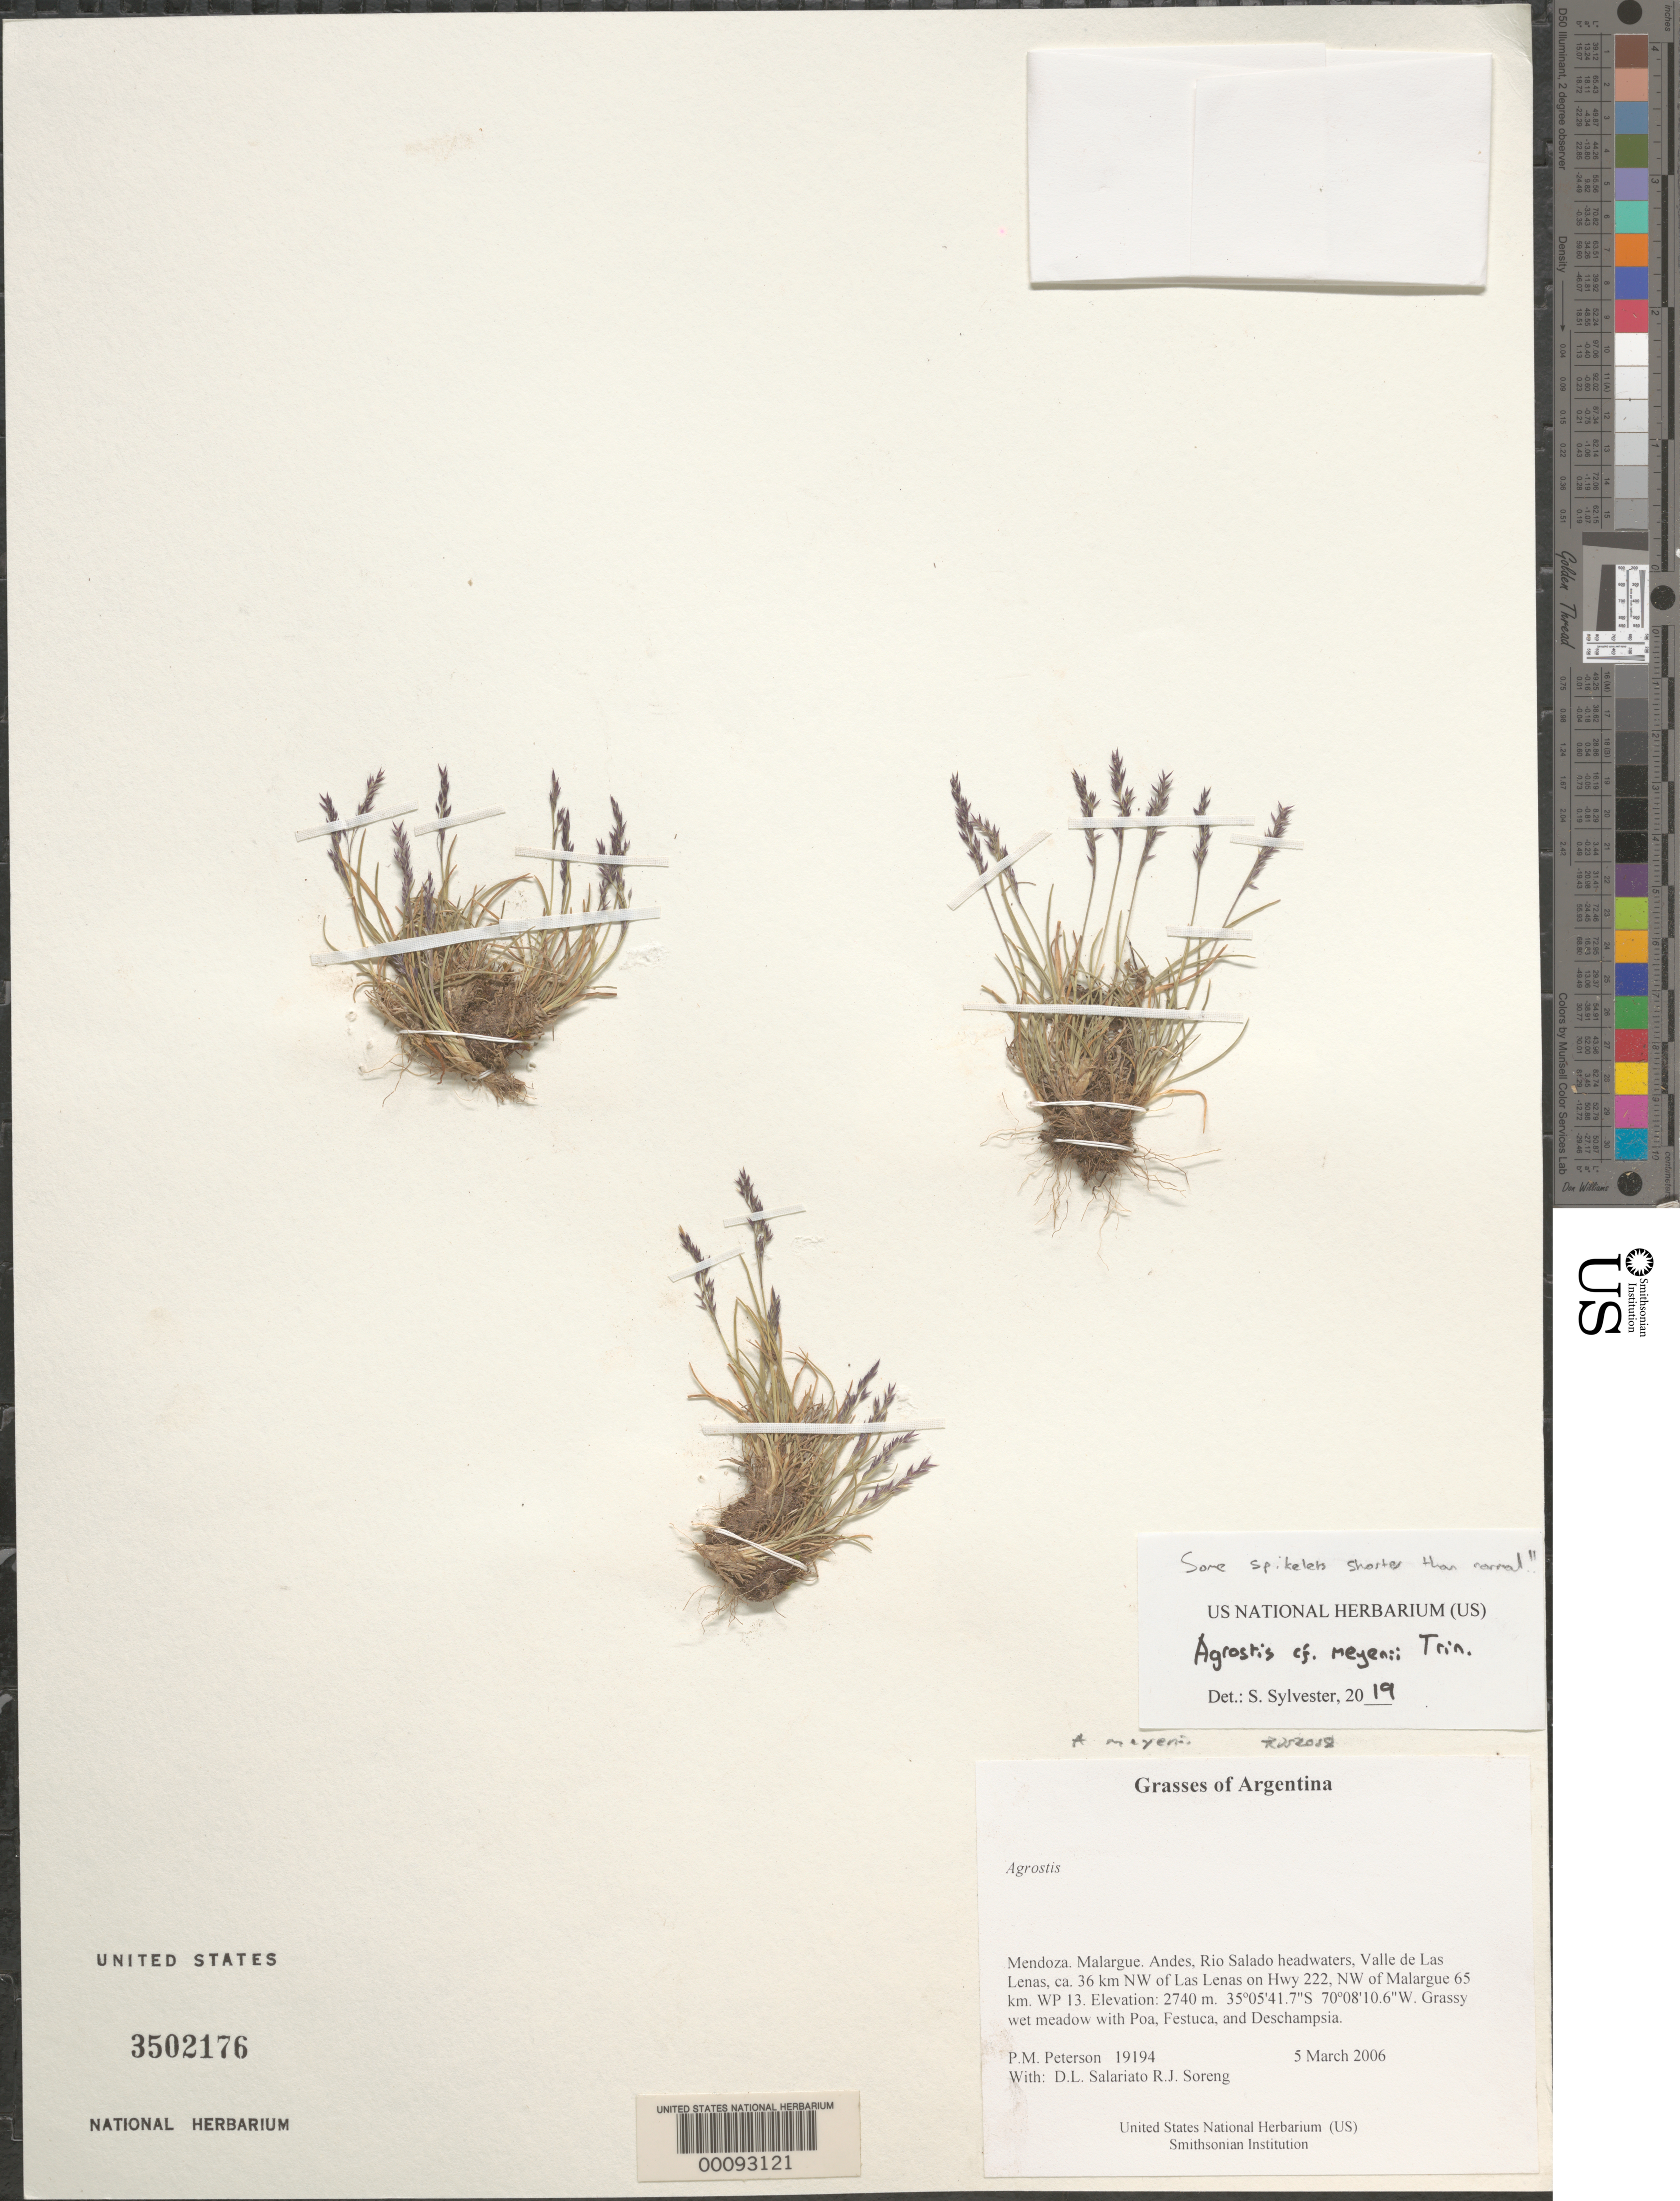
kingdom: Plantae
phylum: Tracheophyta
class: Liliopsida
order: Poales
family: Poaceae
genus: Agrostis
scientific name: Agrostis meyenii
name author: Trin.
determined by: Soreng, Robert J., Research Associate (BOT), Smithsonian Institution - National Museum of Natural History (UNITED STATES)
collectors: P. M. Peterson, R. J. Soreng, D. Salariato & A. Panizza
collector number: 19194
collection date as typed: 05 Mar 2006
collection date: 2006-03-05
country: Argentina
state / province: Mendoza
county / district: Malargue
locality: Andes, Rio Salado headwaters, Valle de Las Lenas, ca. 36 km NW of Las Lenas on Hwy 222, NW of Malargue 65 km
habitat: Grassy wet meadow with Poa, Festuca, and Deschampsia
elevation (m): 2740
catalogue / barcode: US 3502176